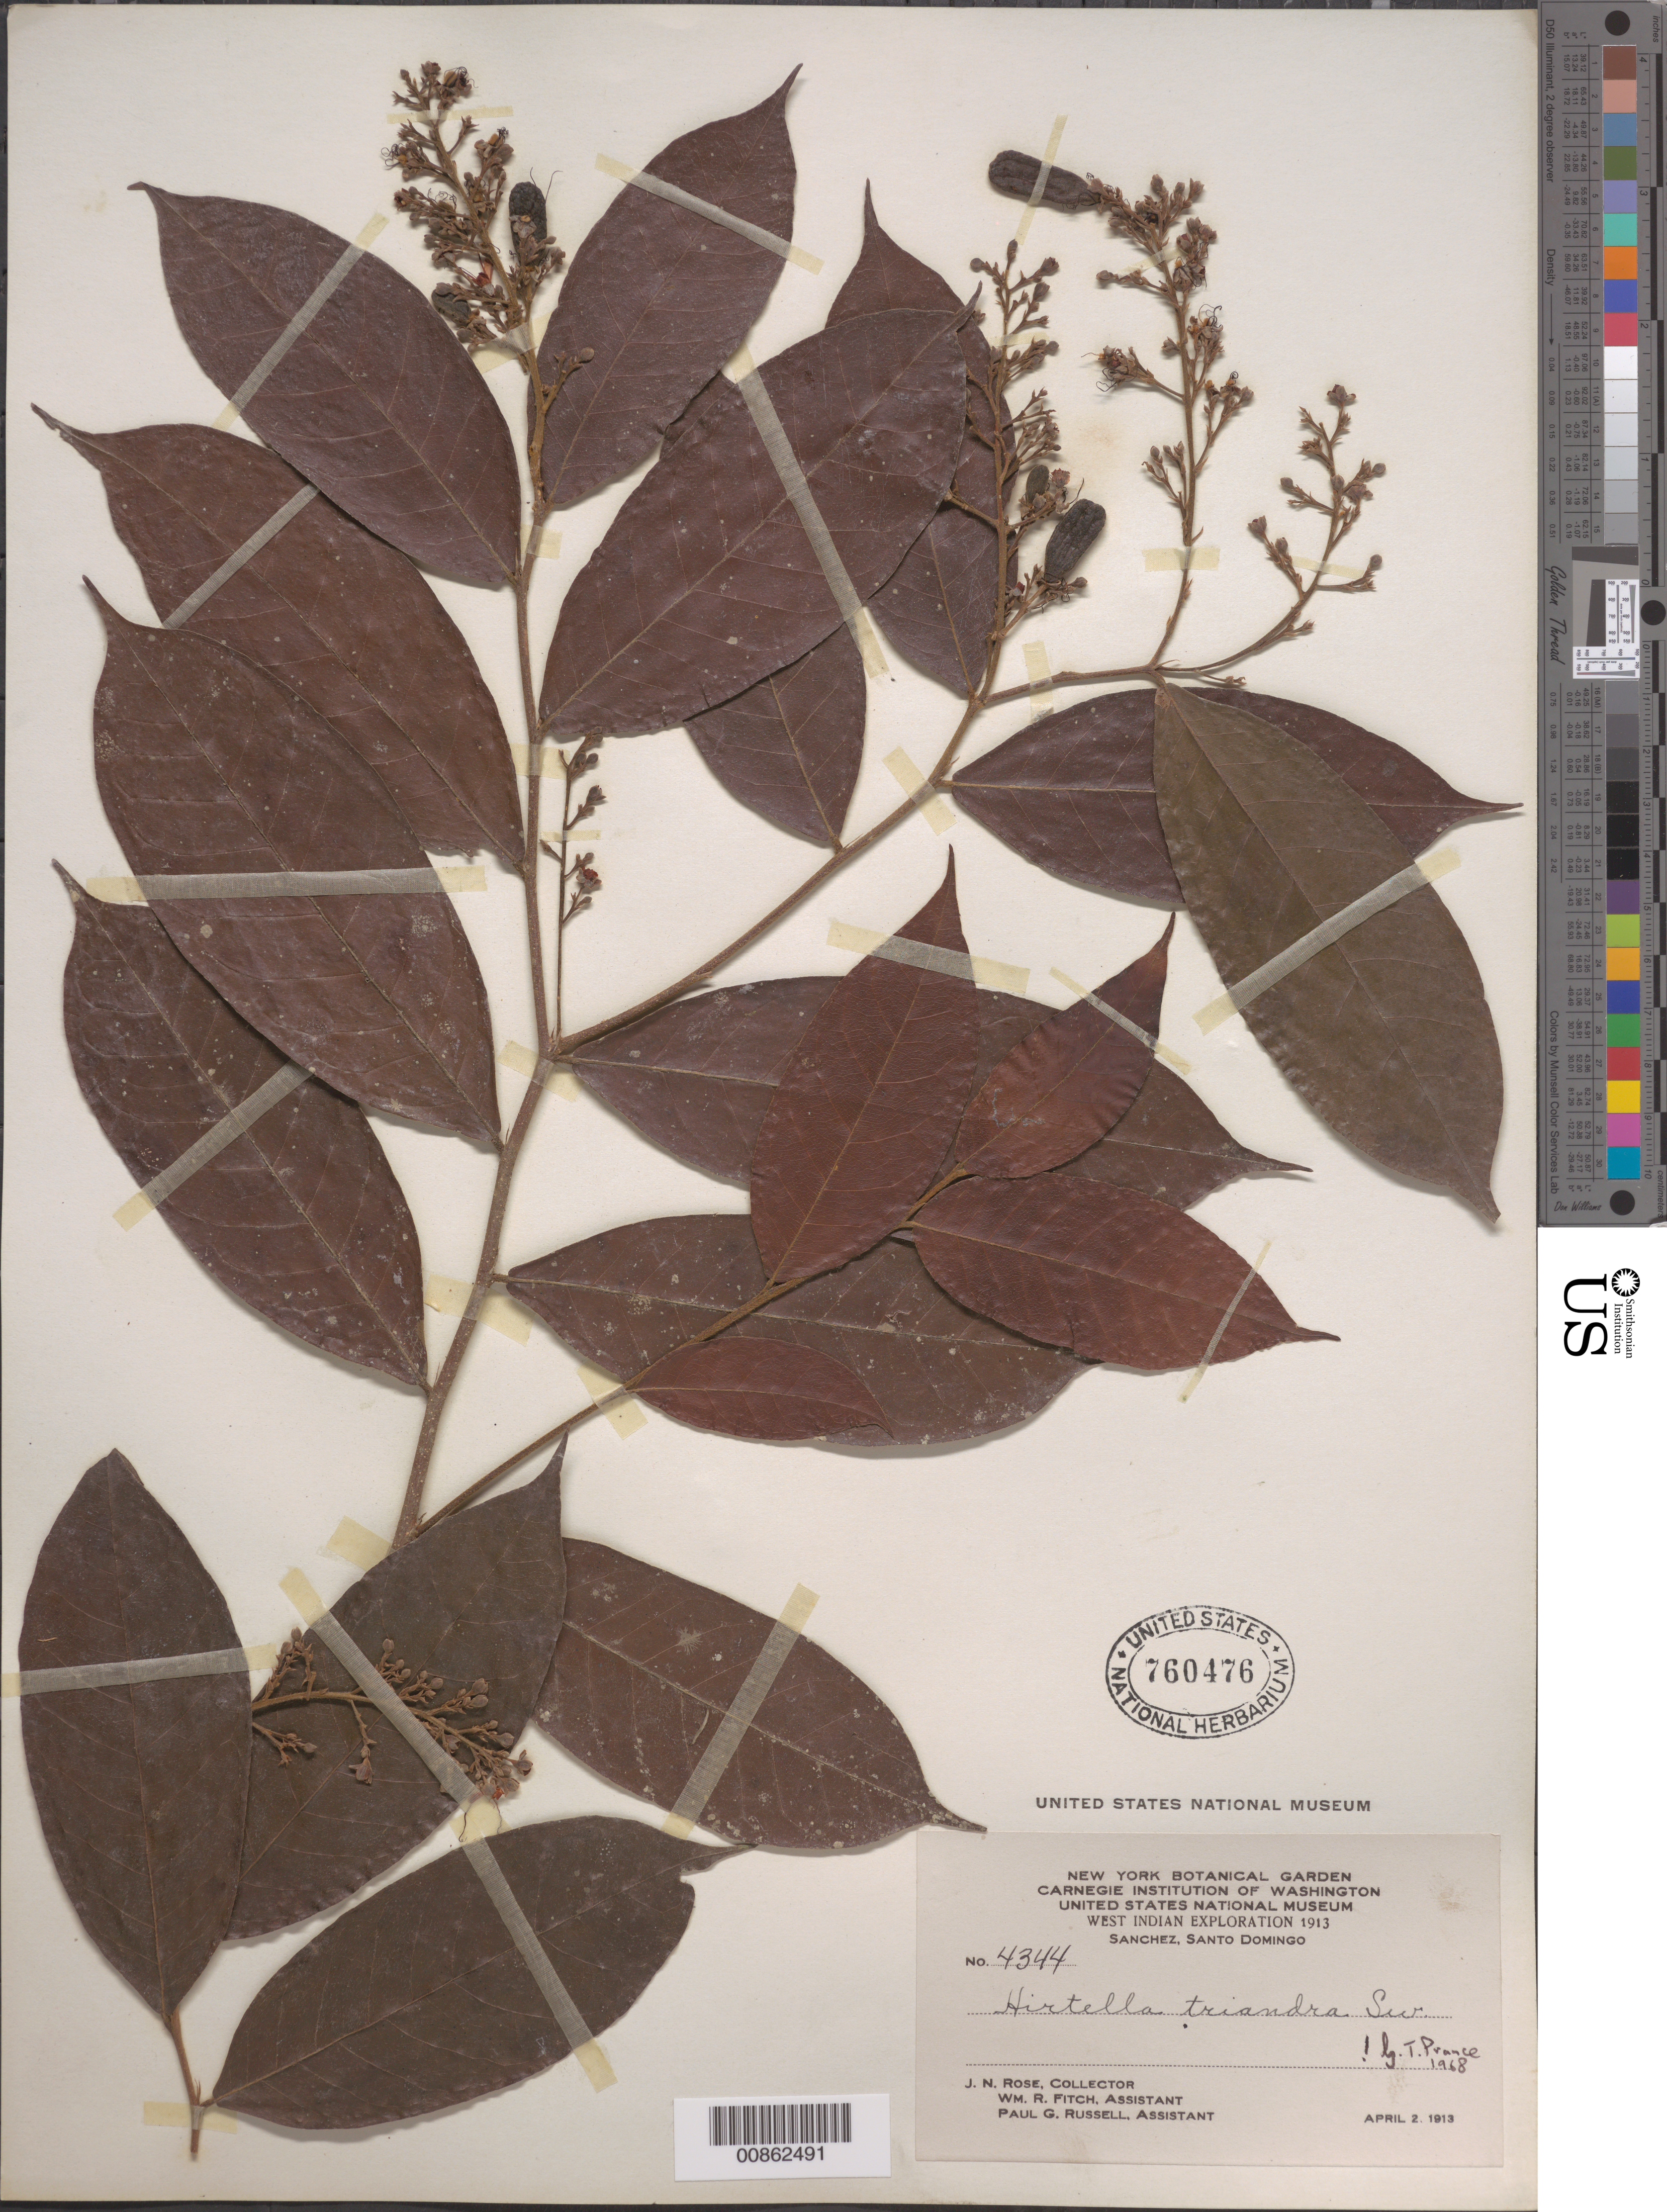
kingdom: Plantae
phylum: Tracheophyta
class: Magnoliopsida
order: Malpighiales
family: Chrysobalanaceae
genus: Hirtella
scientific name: Hirtella triandra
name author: Sw.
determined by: Prance, G. T.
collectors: J. N. Rose, W. R. Fitch & P. G. Russell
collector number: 4344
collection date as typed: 02 Apr 1913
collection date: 1913-04-02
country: Dominican Republic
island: Hispaniola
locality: Sanchez, Santo Domingo.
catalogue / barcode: US 760476